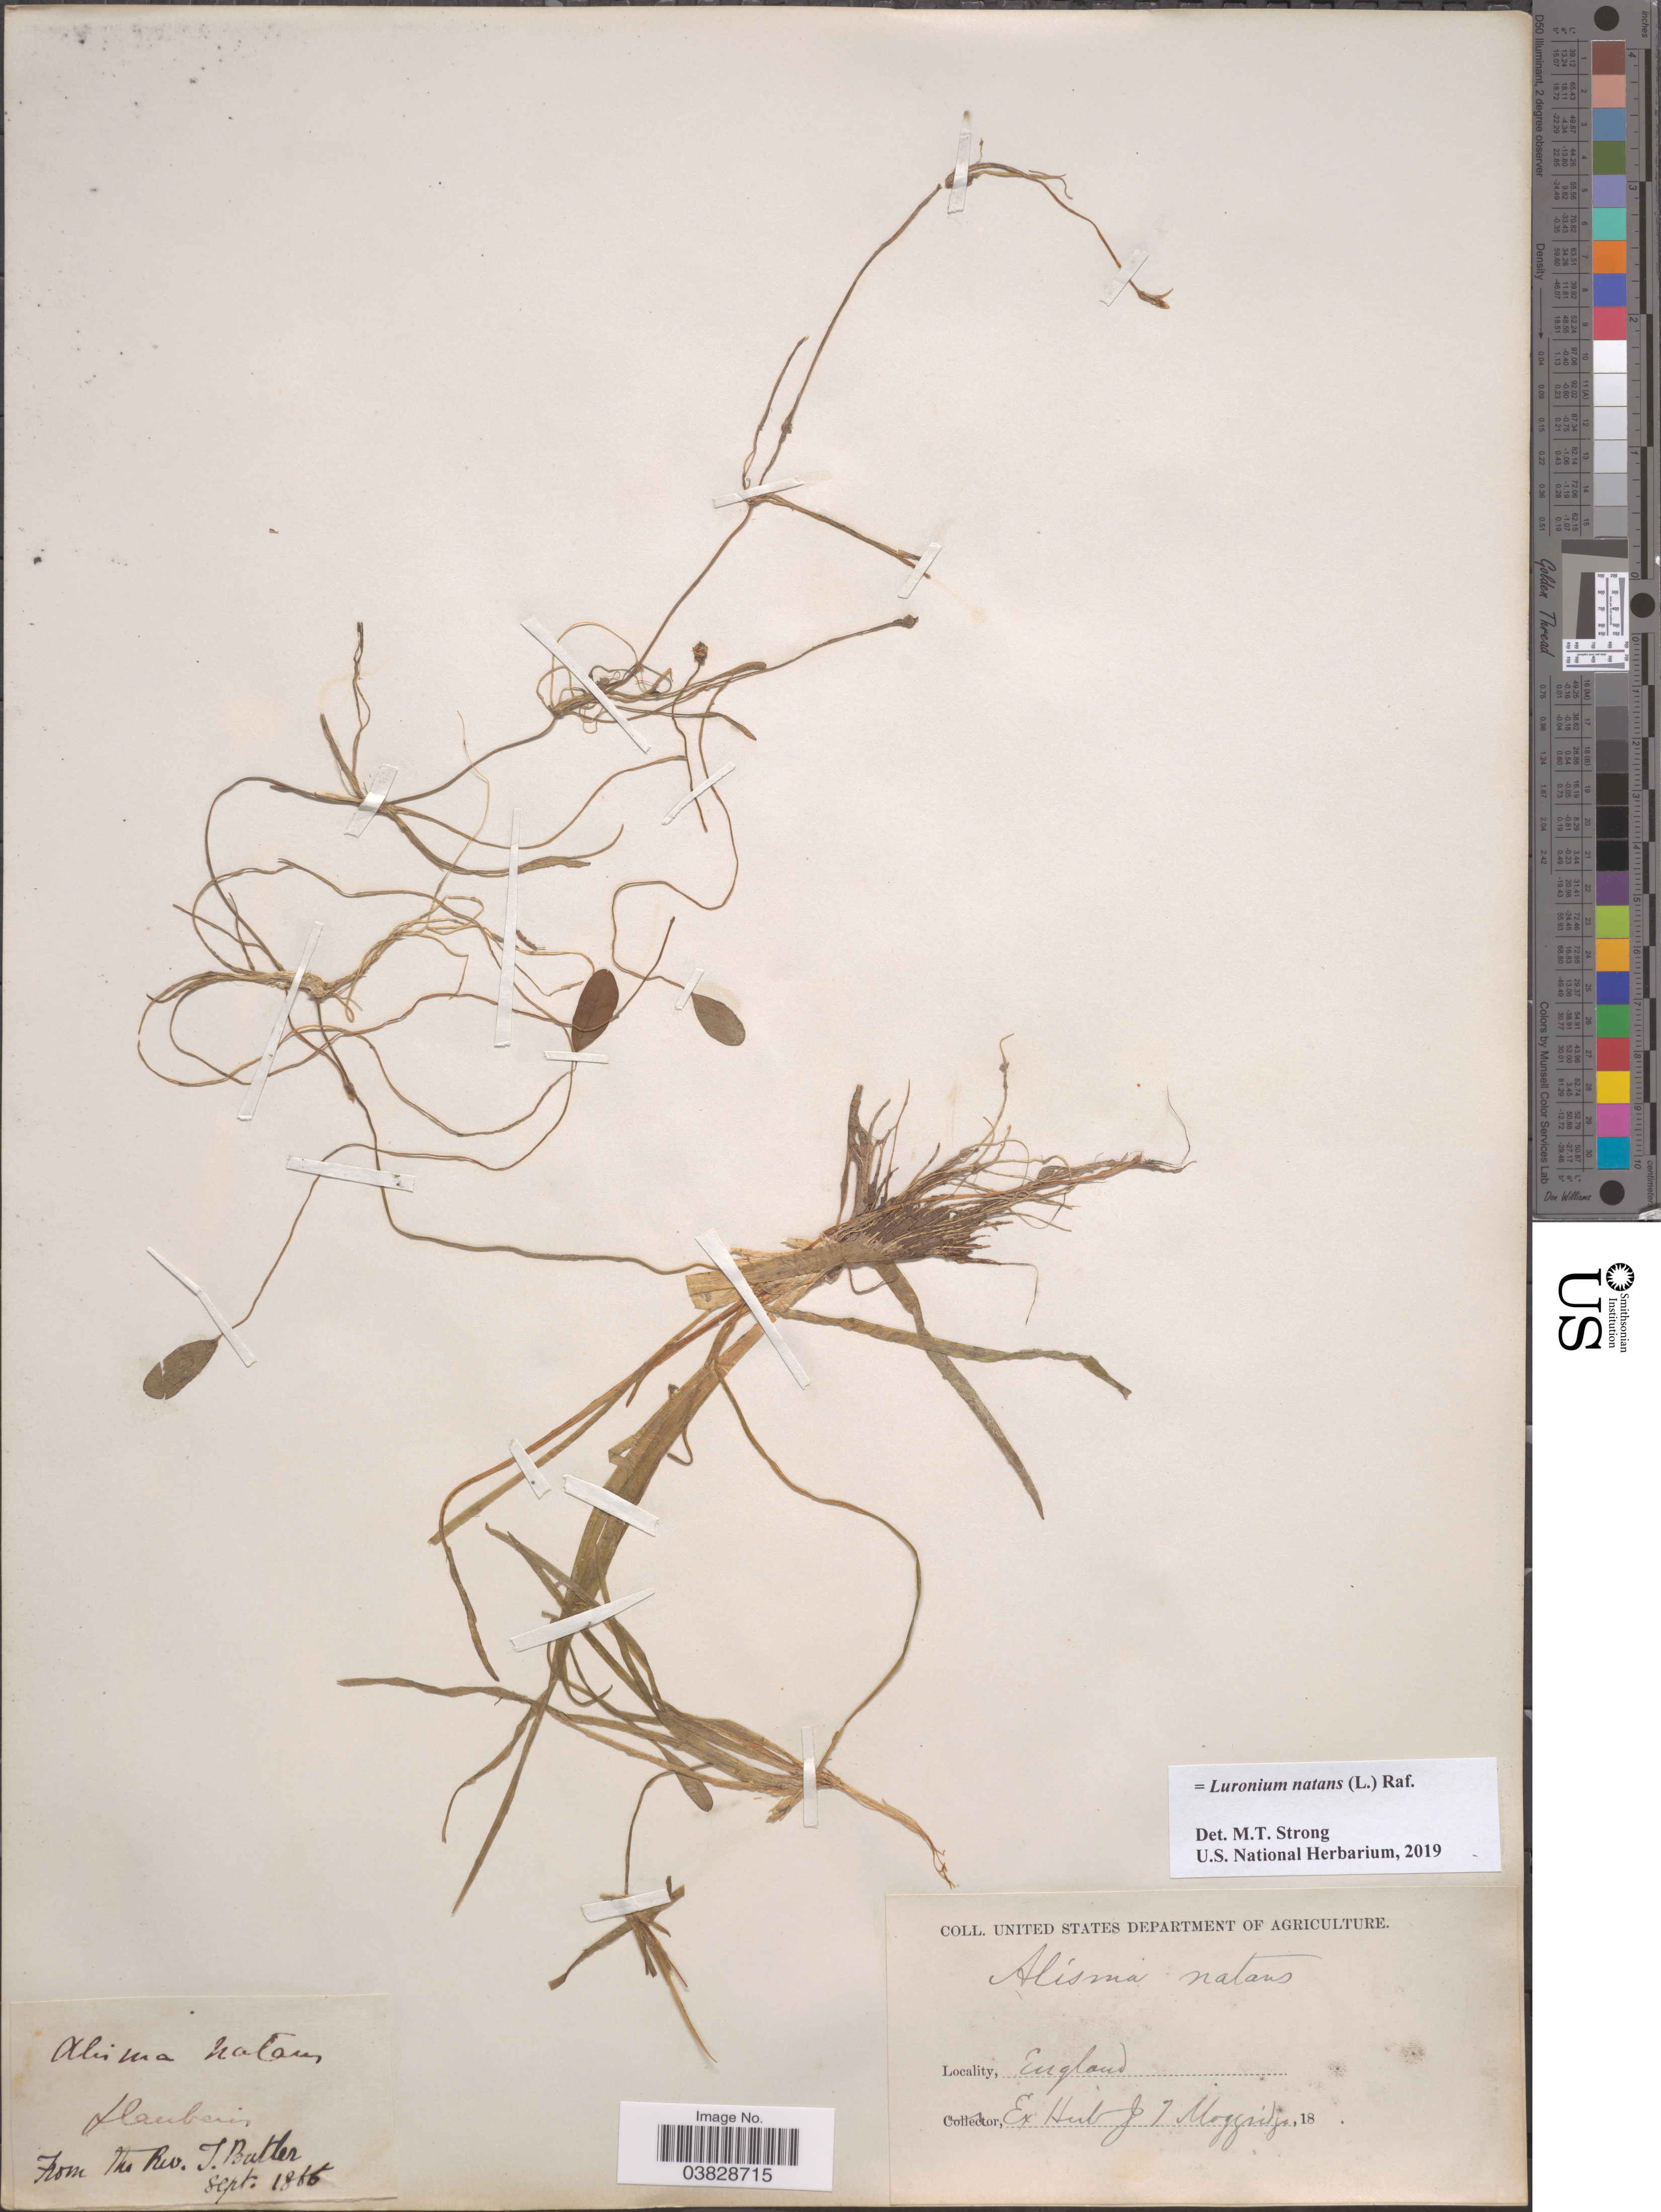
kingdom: Plantae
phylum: Tracheophyta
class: Liliopsida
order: Alismatales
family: Alismataceae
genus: Luronium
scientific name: Luronium natans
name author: (L.) Raf.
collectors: ex herb. J.T. Moggridge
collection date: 1866-09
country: United Kingdom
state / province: England